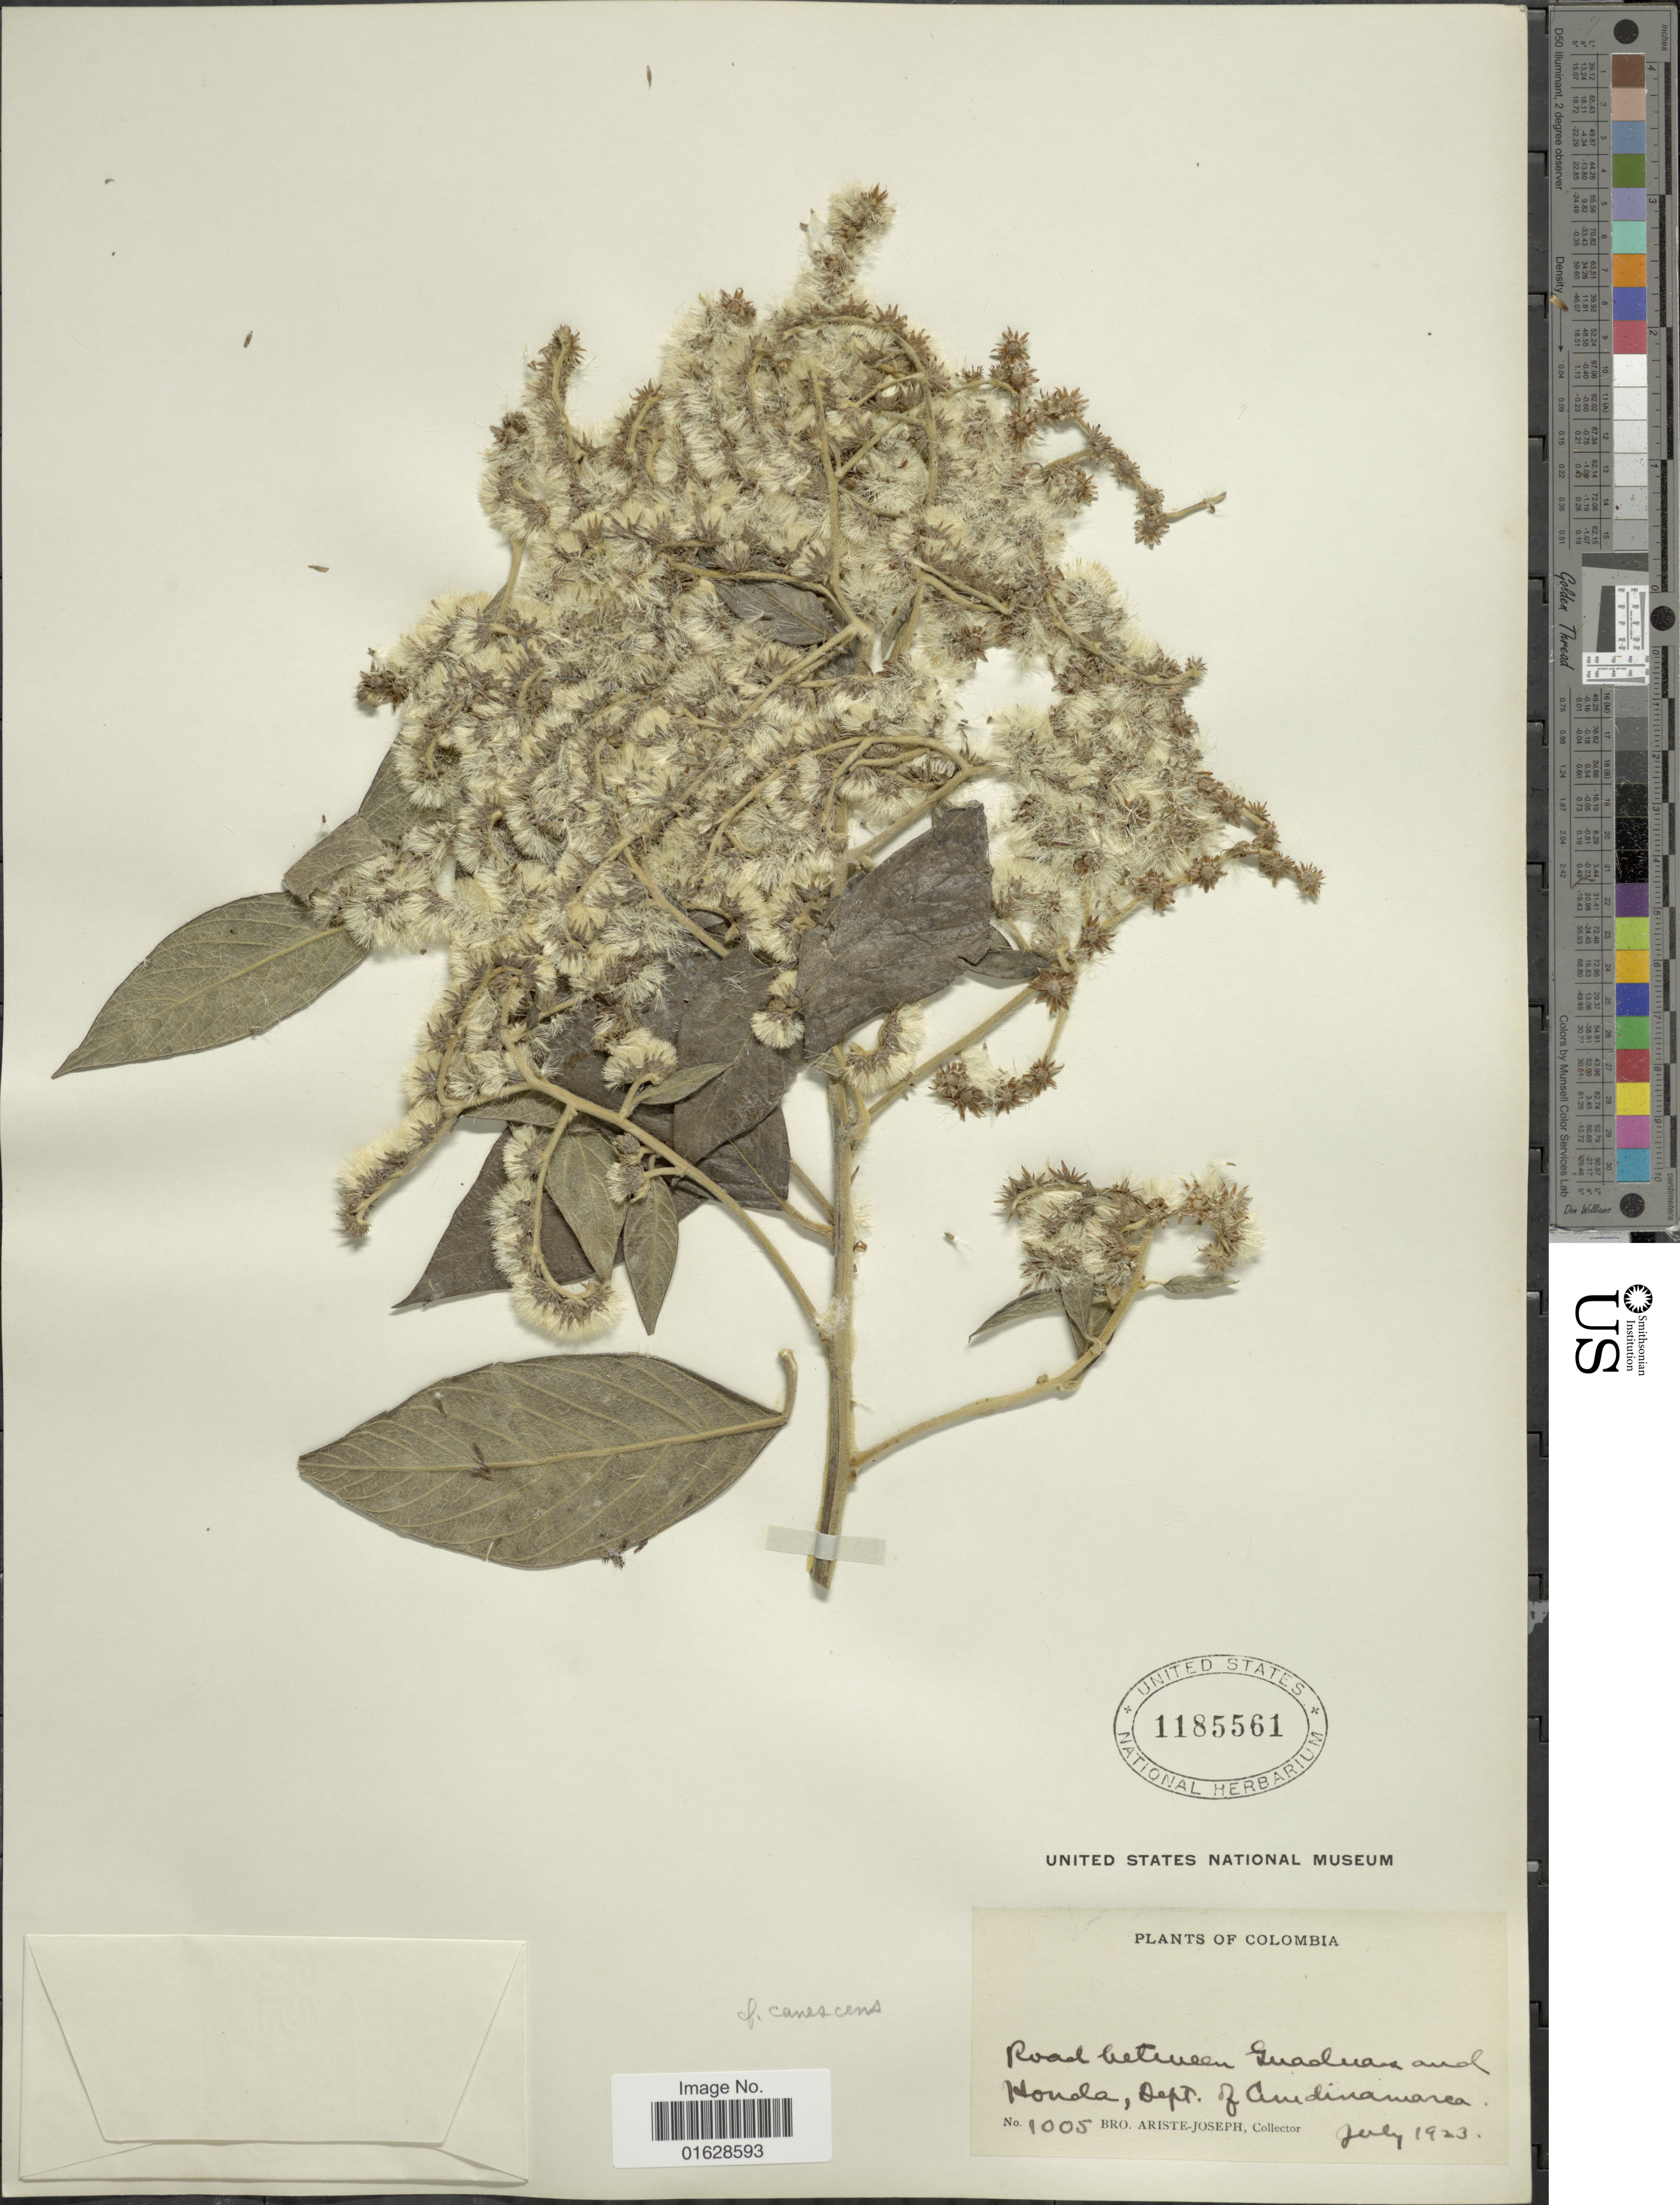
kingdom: Plantae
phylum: Tracheophyta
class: Magnoliopsida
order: Asterales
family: Asteraceae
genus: Lepidaploa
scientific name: Lepidaploa canescens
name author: (Kunth) H. Rob.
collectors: Bro. Ariste-Joseph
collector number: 1005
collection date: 1923-07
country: Colombia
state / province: Cundinamarca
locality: Colombia. Road between Guaduas and Honda, Dept. of Cundinamarca.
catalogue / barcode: US 1185561